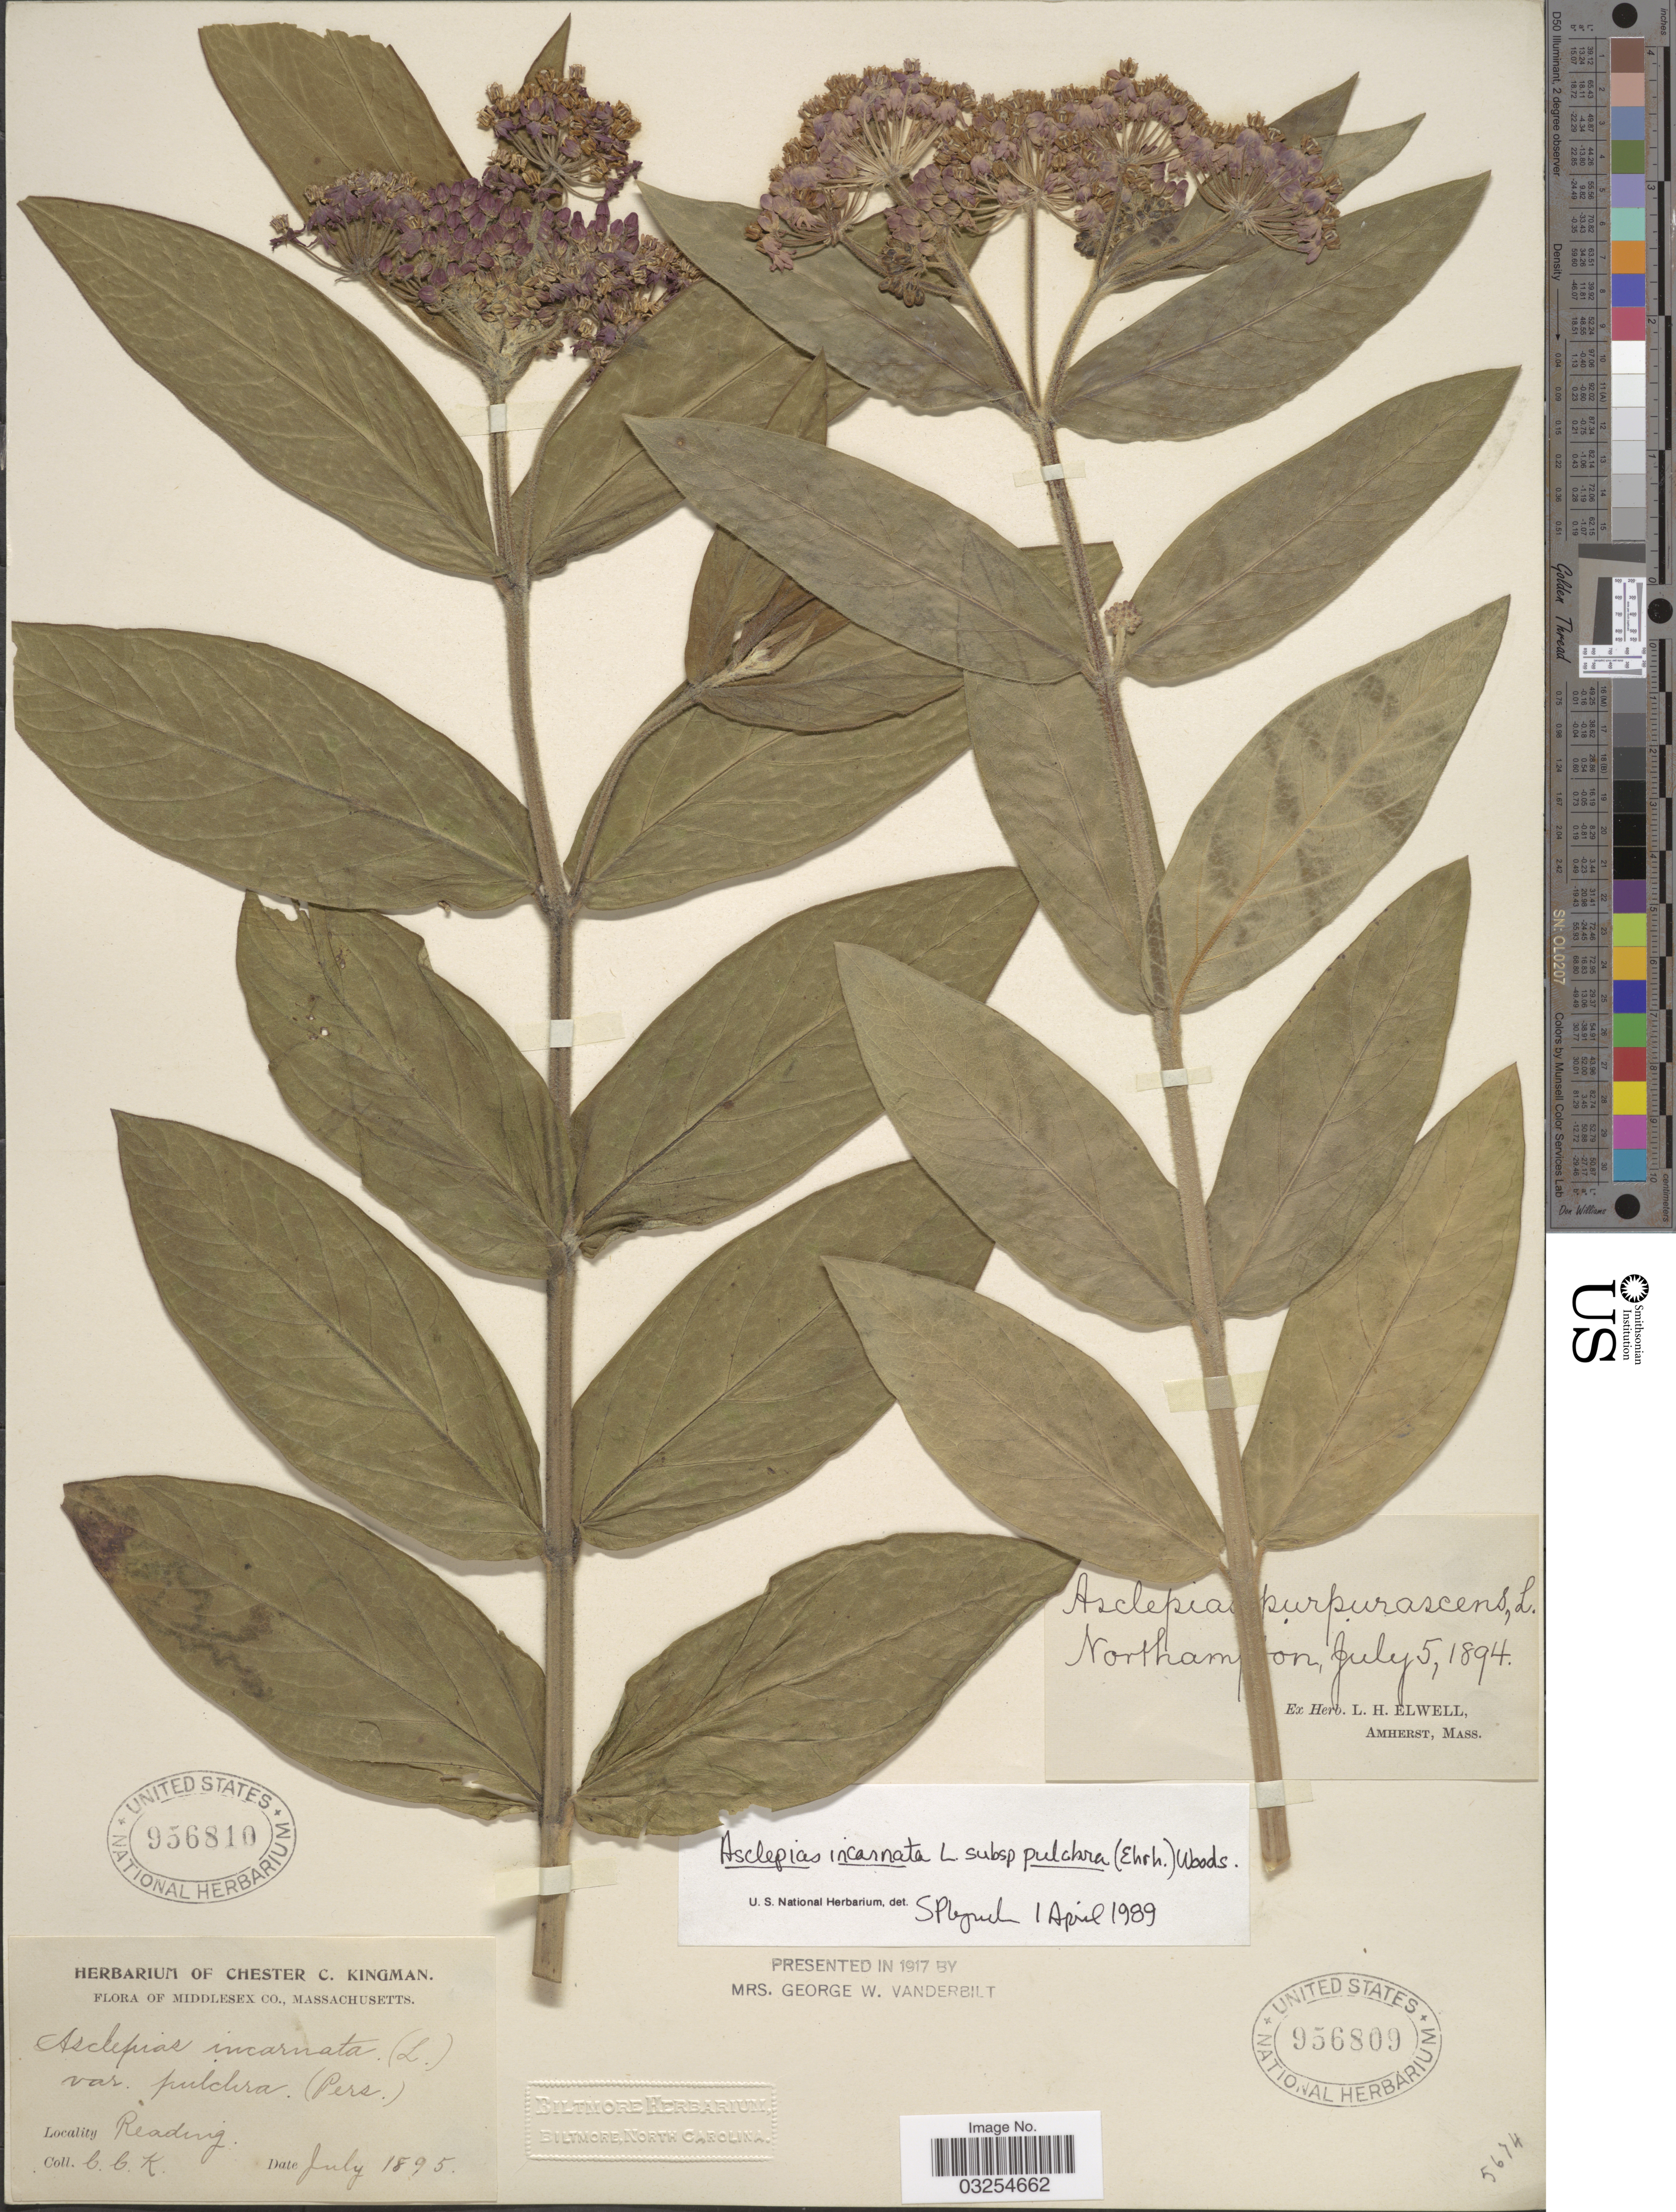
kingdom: Plantae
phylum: Tracheophyta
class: Magnoliopsida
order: Gentianales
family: Apocynaceae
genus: Asclepias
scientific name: Asclepias incarnata subsp. pulchra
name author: (Ehrh. ex Willd.) Woodson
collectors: C. Kingman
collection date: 1895-07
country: United States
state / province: Massachusetts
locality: Middlesex Co. Reading.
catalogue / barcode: US 956810